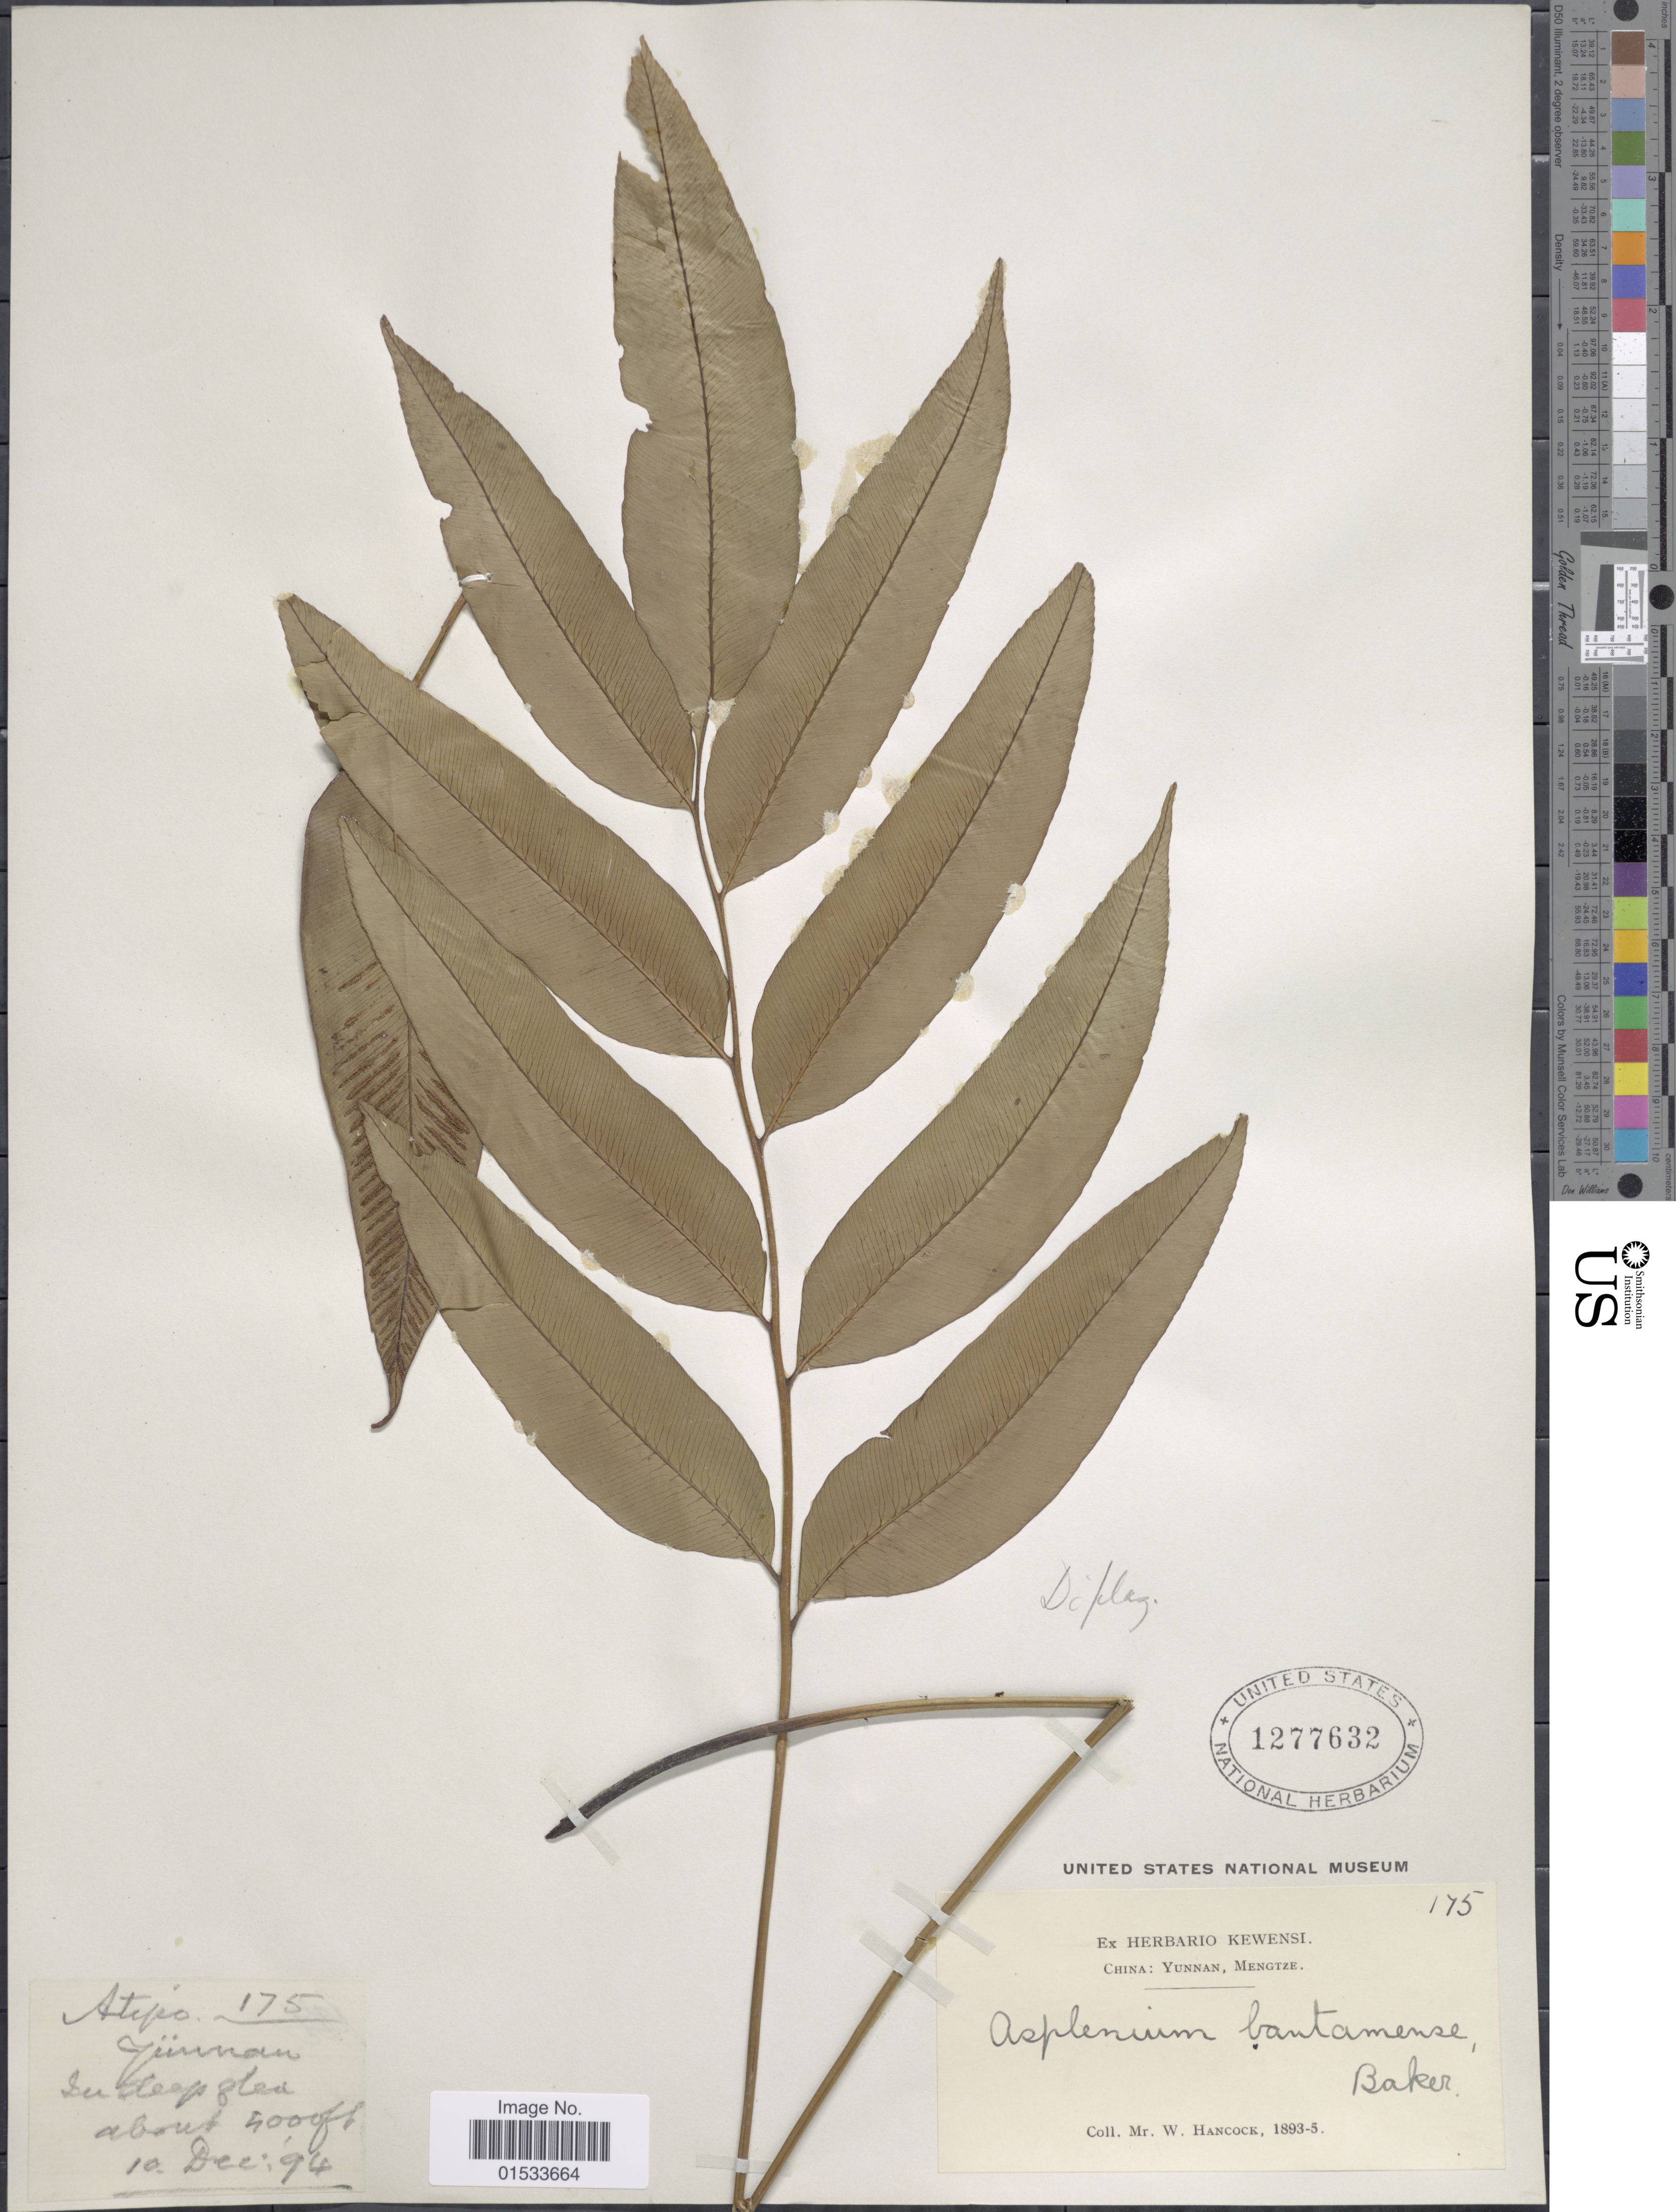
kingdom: Plantae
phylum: Tracheophyta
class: Polypodiopsida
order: Polypodiales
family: Athyriaceae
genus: Diplazium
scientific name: Diplazium donianum var. donianum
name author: (Mett.) Tardieu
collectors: W. Hancock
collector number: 175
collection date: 1893/1895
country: China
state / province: Yunnan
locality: Mengtze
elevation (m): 1219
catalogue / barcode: US 1277632